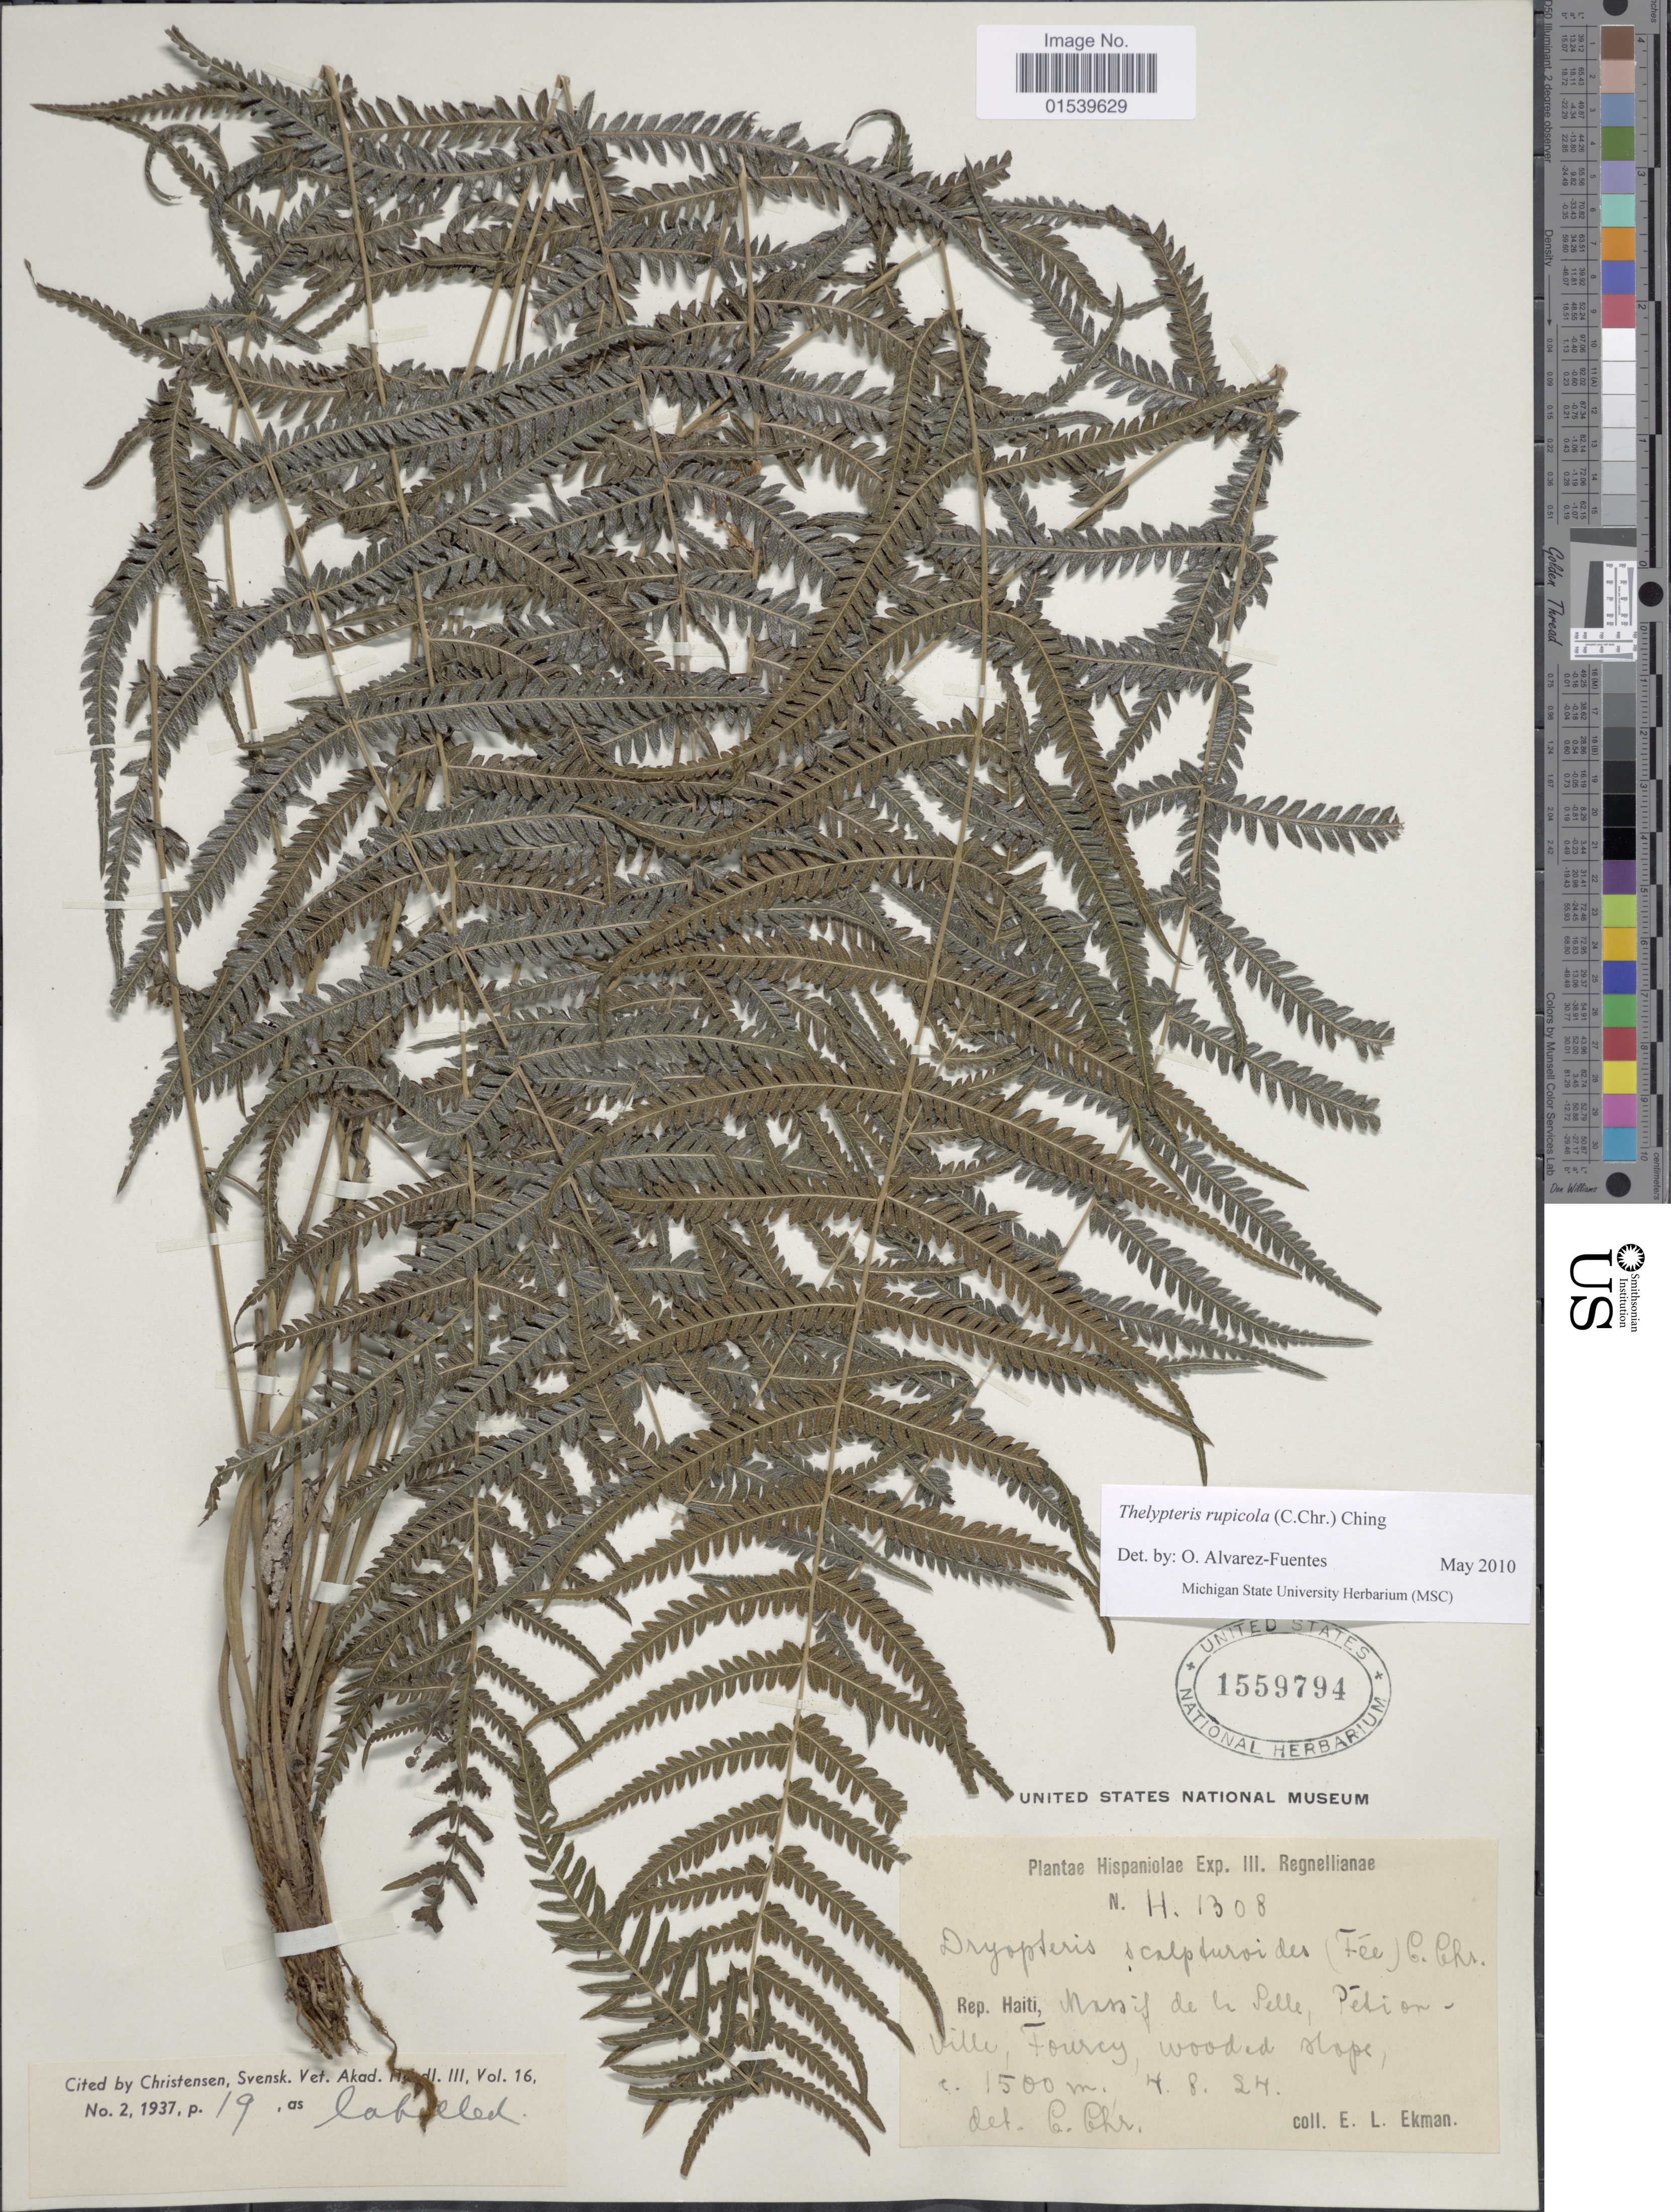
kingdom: Plantae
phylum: Tracheophyta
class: Polypodiopsida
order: Polypodiales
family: Thelypteridaceae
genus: Amauropelta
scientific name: Amauropelta rupicola (C. Chr.) comb. nov., ined 2015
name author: (C. Chr.)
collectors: E. L. Ekman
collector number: H1308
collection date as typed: Transcribed d/m/y: 4/8/24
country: Haiti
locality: Rep. Haiti, Massif de la Pelle, Petiorville, Forcy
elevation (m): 1500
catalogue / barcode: US 1559794